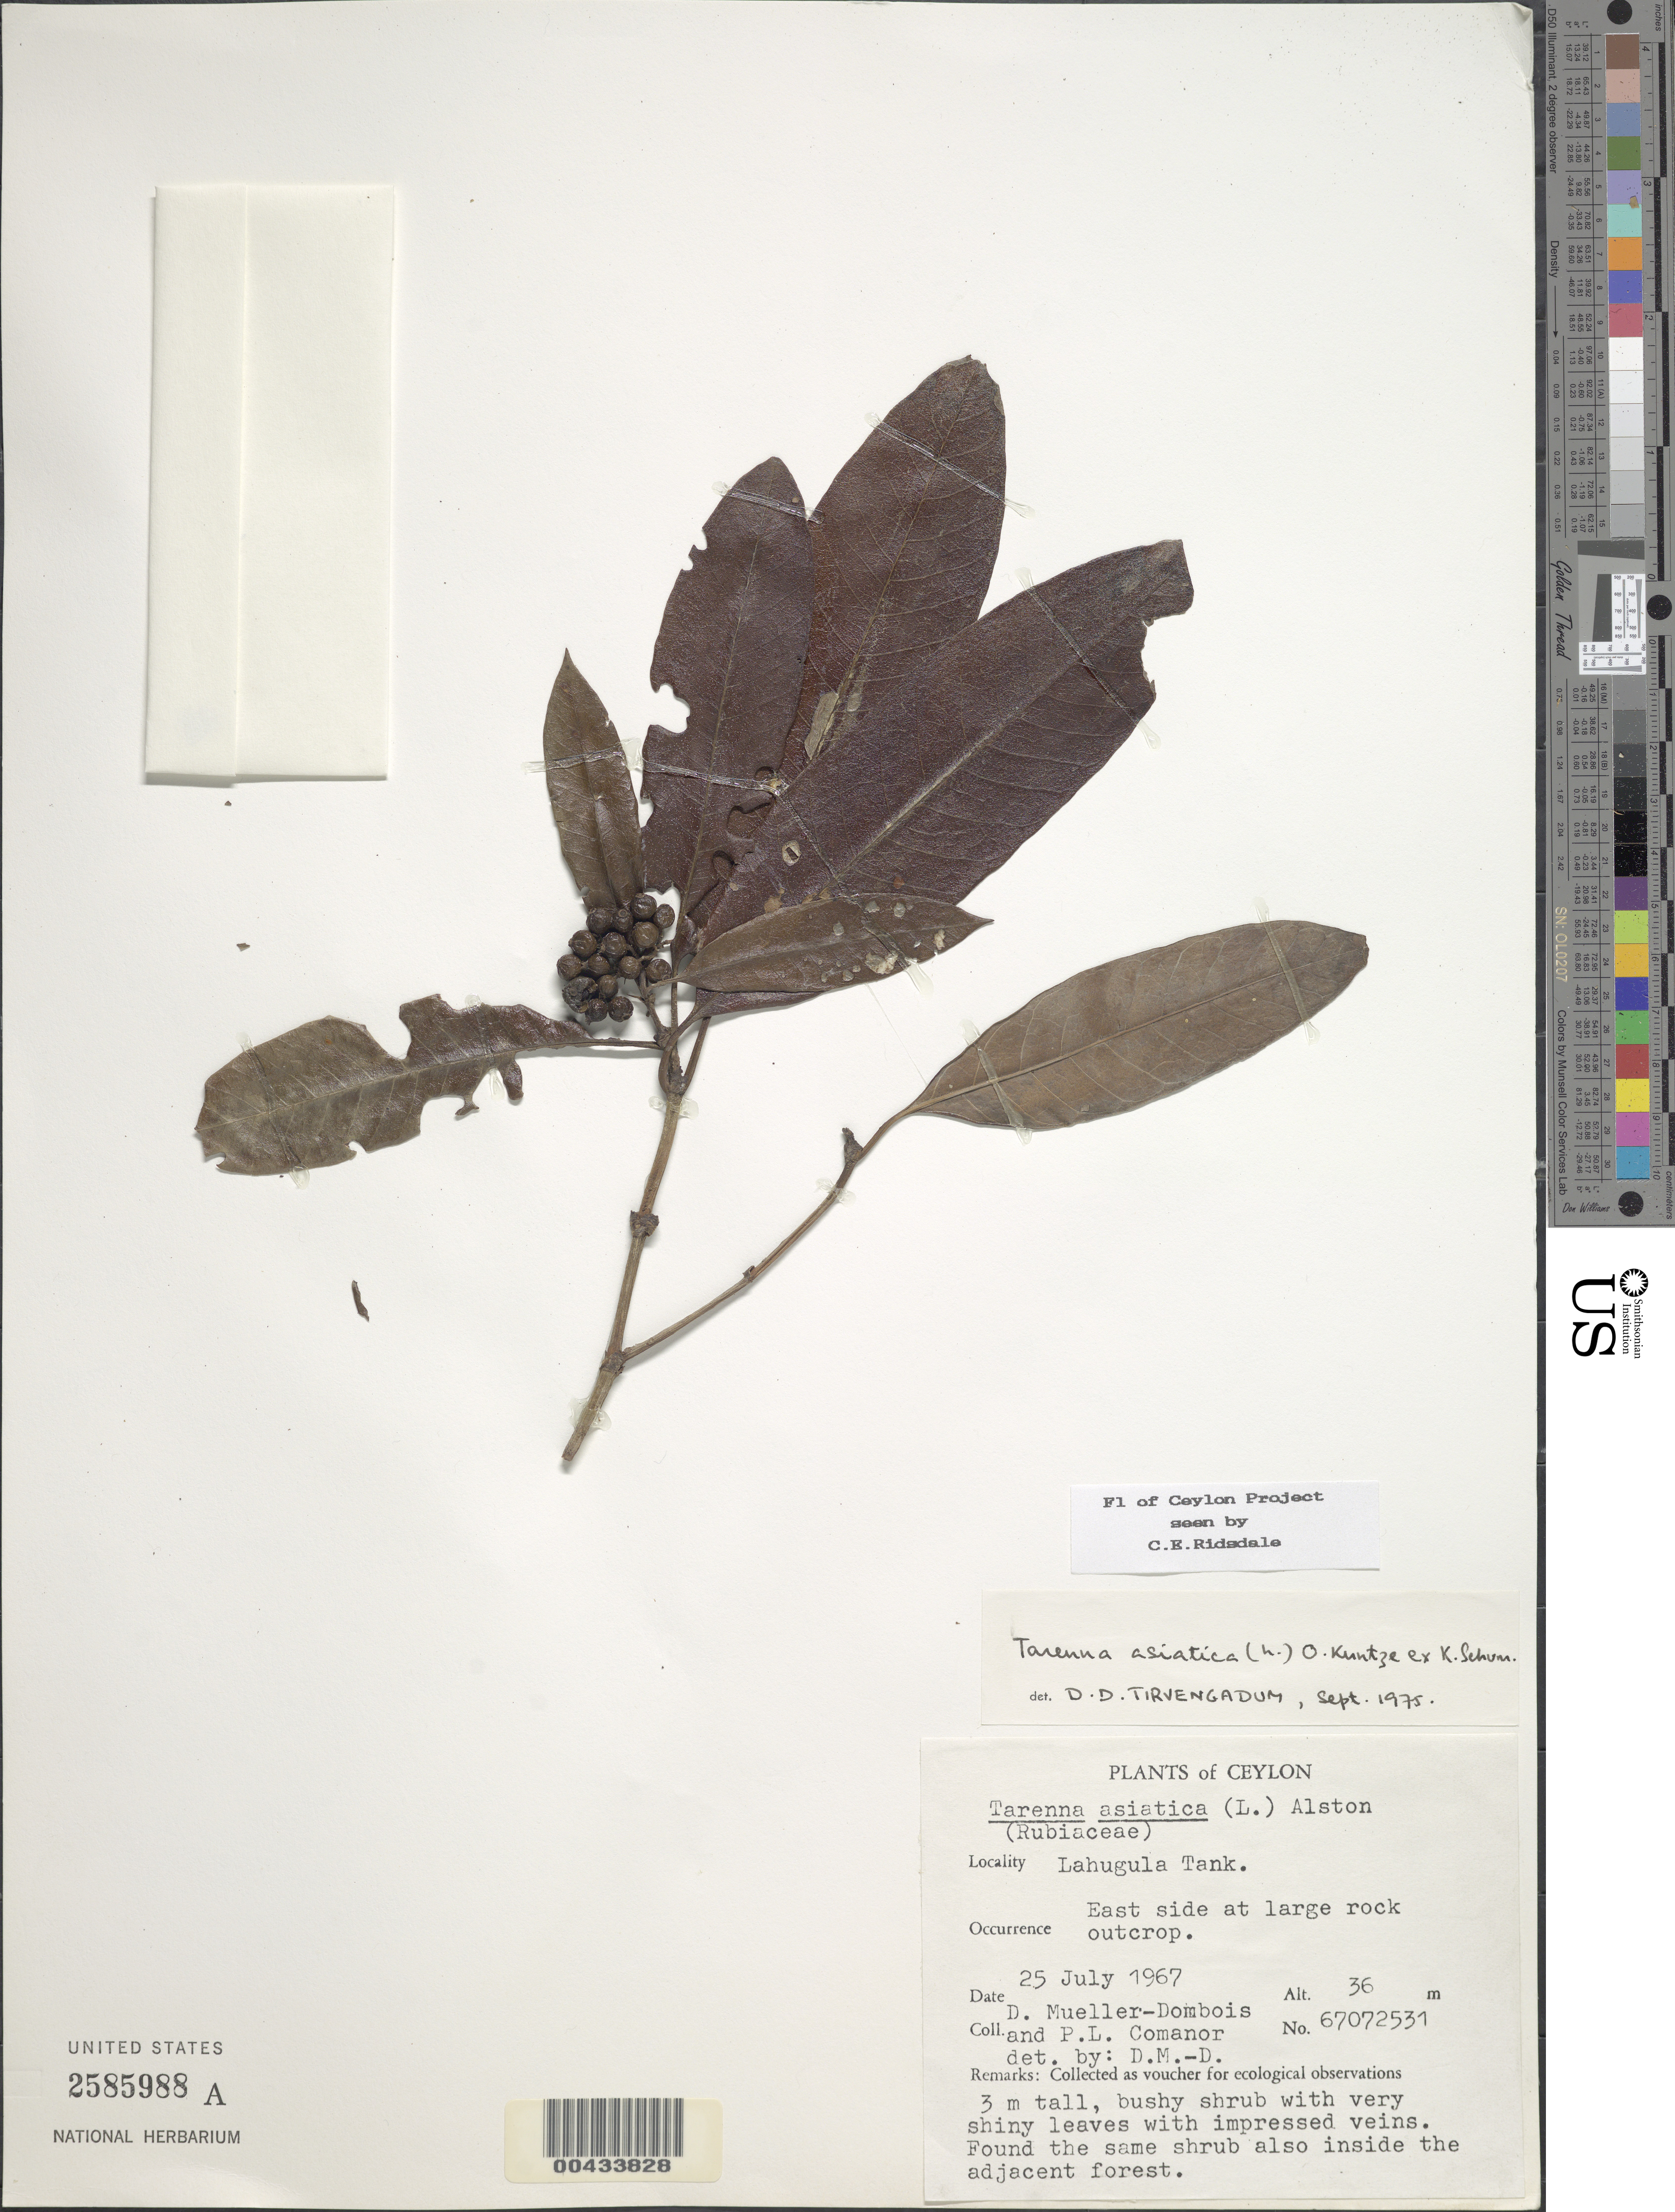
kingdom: Plantae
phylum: Tracheophyta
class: Magnoliopsida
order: Gentianales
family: Rubiaceae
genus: Tarenna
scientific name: Tarenna asiatica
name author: (L.) Kuntze ex K. Schum.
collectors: D. Mueller-Dombois & P. Comanor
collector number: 67072531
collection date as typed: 25 Jun 1967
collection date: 1967-06-25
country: Sri Lanka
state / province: Eastern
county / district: Ampara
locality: Lahugula Tank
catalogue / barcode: US 2585988A